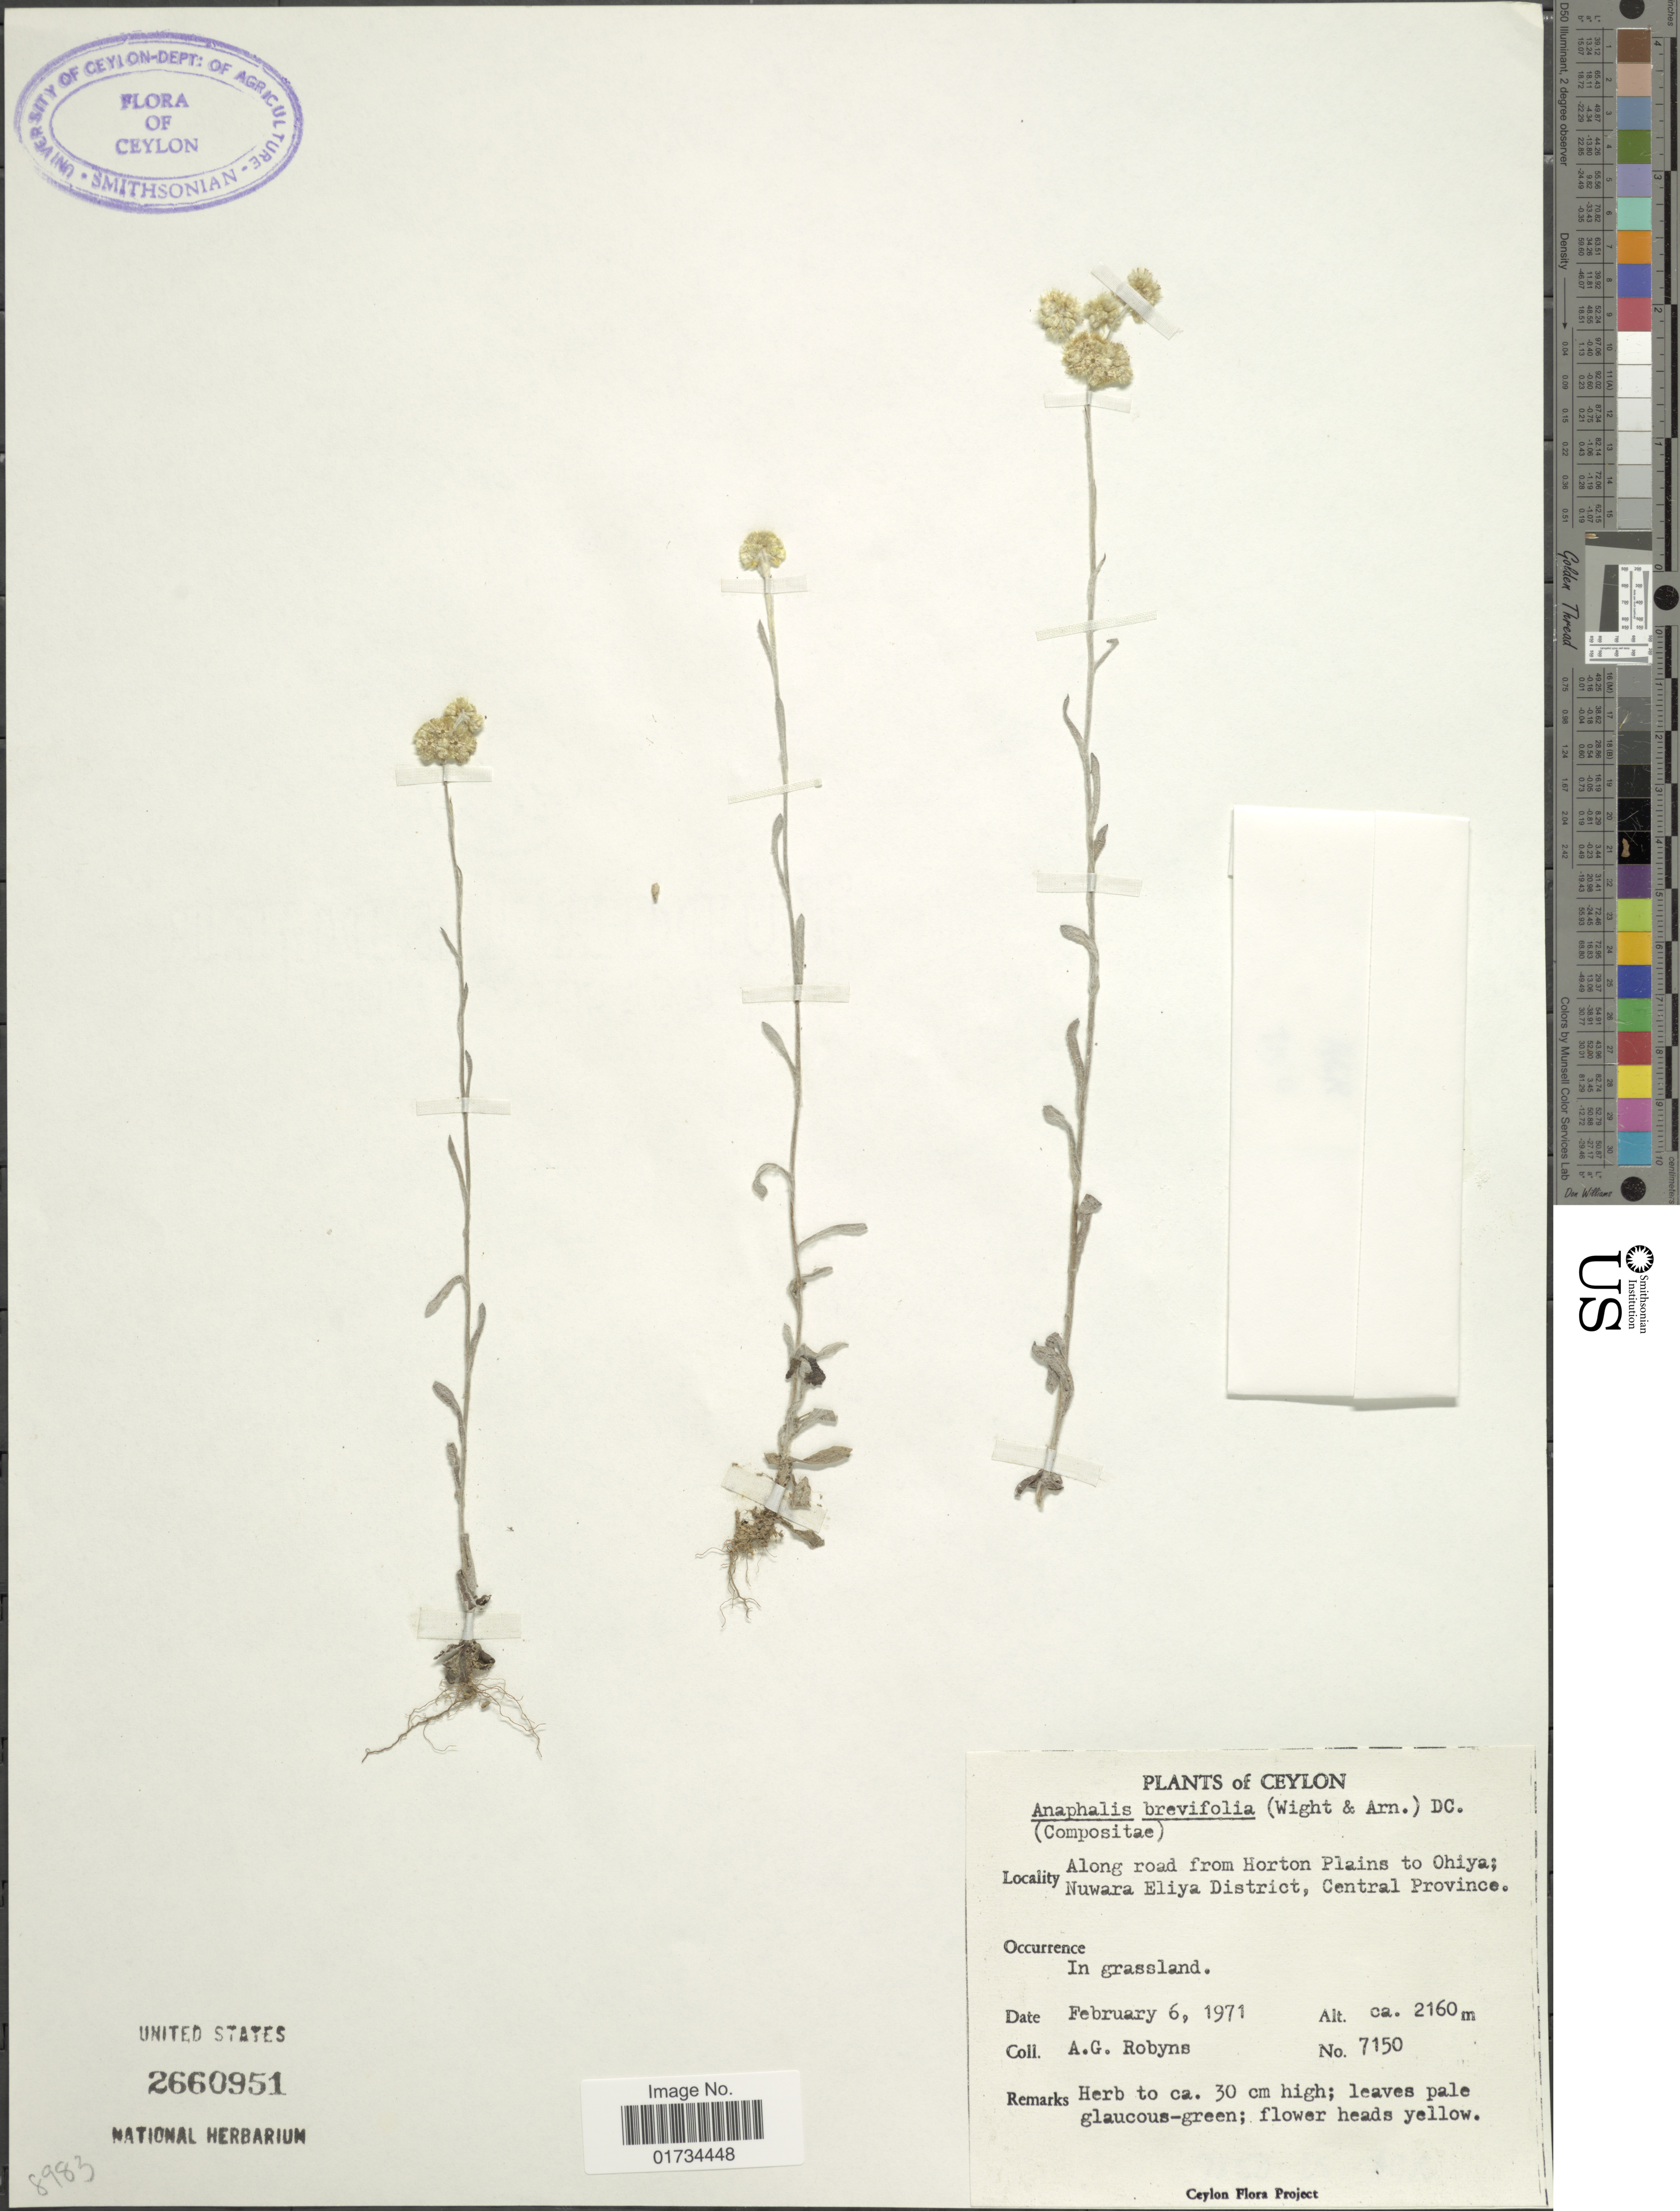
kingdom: Plantae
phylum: Tracheophyta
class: Magnoliopsida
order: Asterales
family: Asteraceae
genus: Anaphalis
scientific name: Anaphalis brevifolia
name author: DC.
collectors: A. Robyns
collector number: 7150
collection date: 1971-02-06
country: Sri Lanka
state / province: Central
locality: Ceylon, Along road from Horton Plains to Ohiya; Nuwara Eliya District , Central Province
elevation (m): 2160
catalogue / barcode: US 2660951